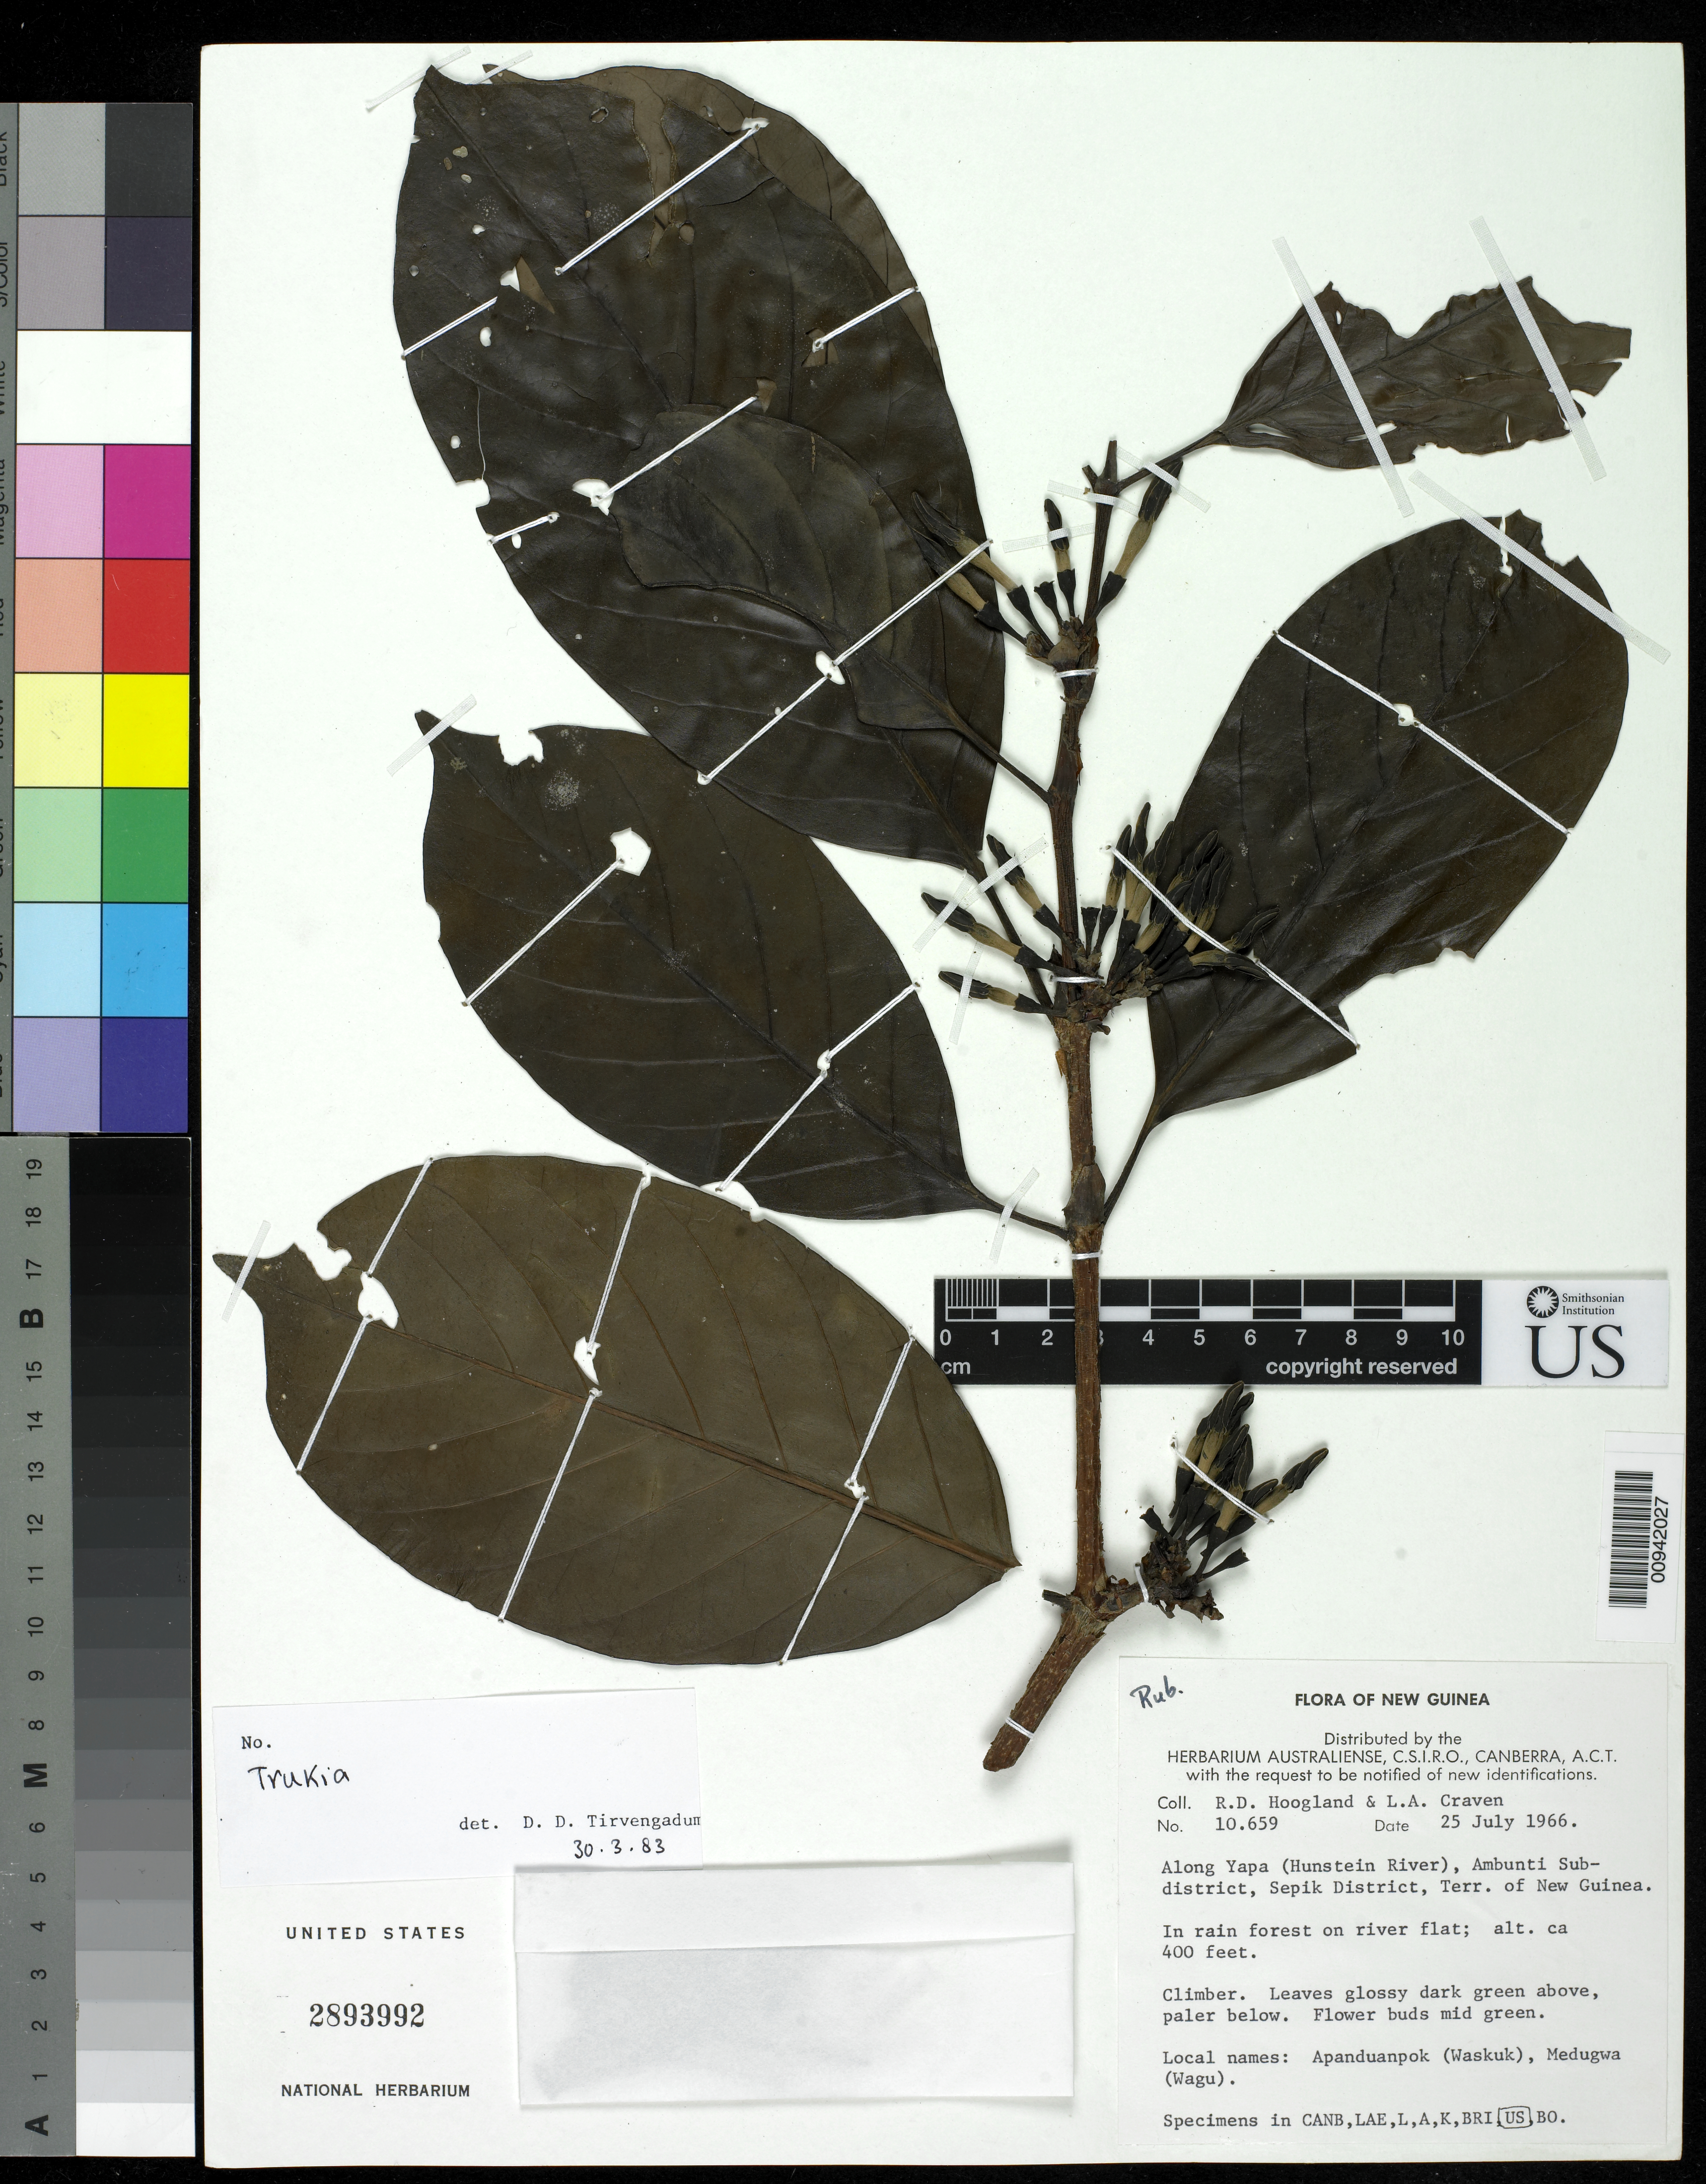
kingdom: Plantae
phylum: Tracheophyta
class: Magnoliopsida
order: Gentianales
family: Rubiaceae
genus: Trukia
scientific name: Trukia sp.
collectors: R. D. Hoogland & L. A. Craven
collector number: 10659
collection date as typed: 25 Jul 1966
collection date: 1966-07-25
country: Papua New Guinea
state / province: Sepik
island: New Guinea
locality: Along Yapa [Hunstein River], Ambunti Subdistrict, Sepik District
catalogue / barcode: US 2893992